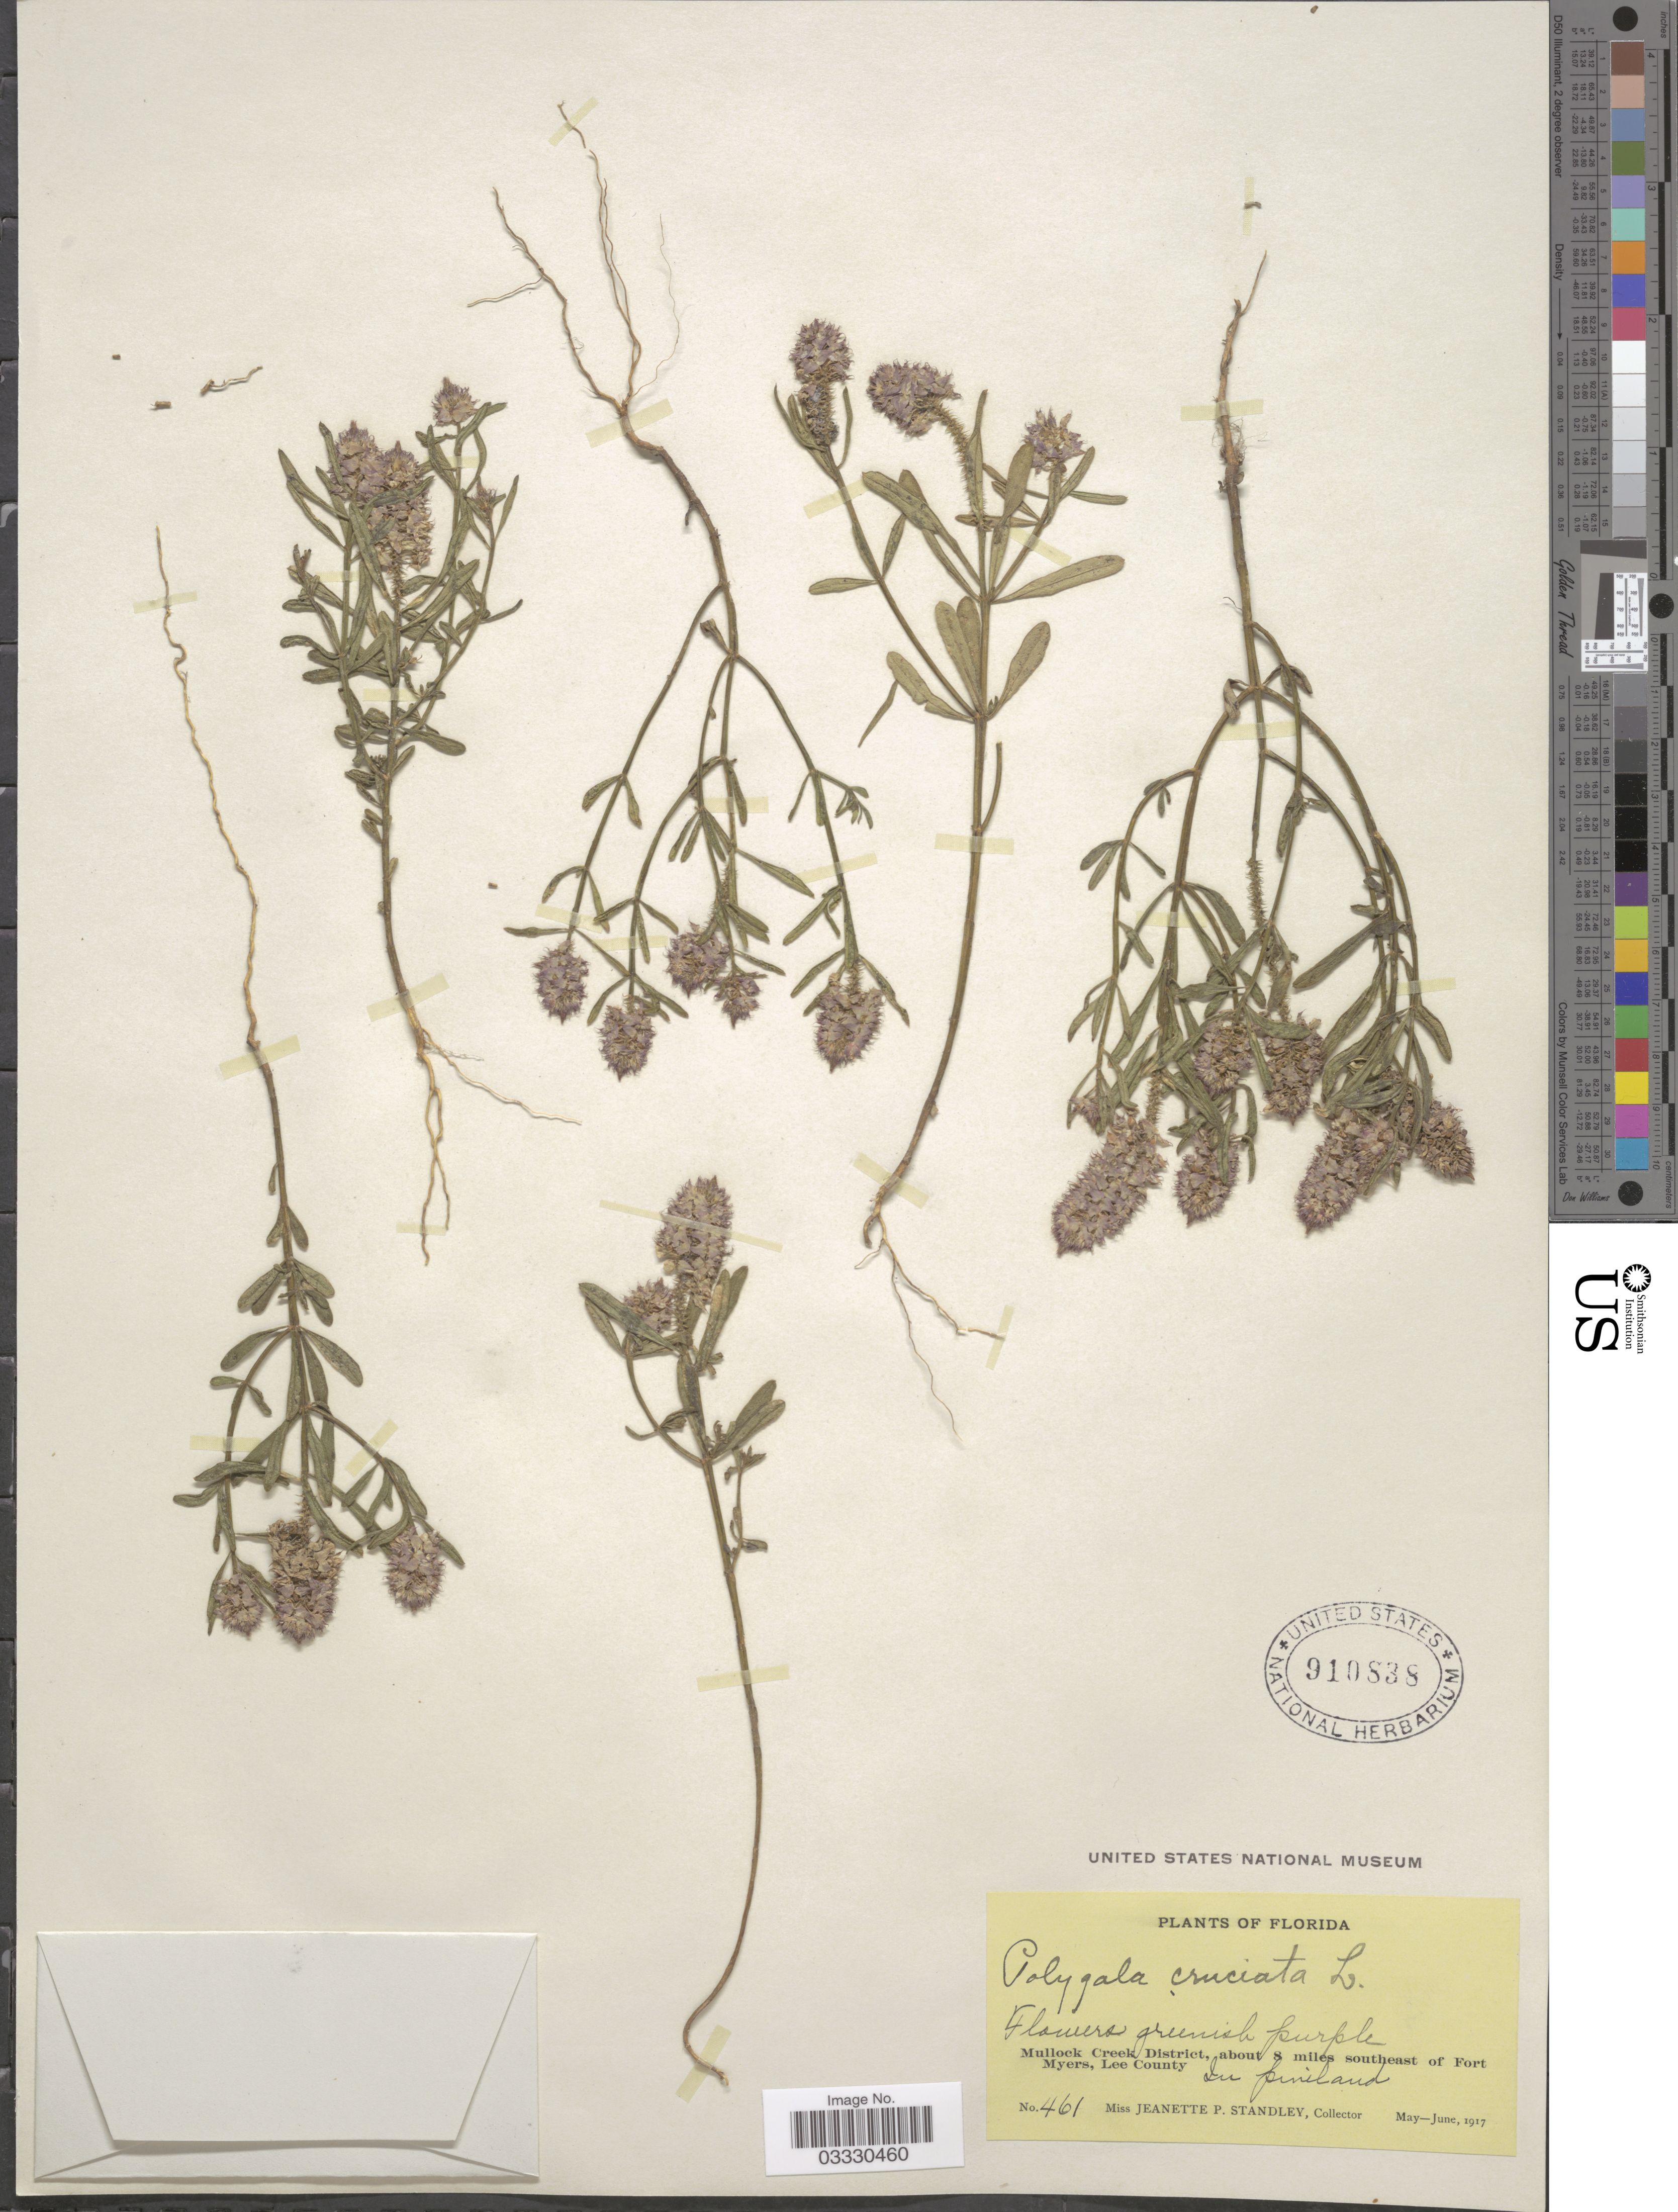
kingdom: Plantae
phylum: Tracheophyta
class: Magnoliopsida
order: Fabales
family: Polygalaceae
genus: Polygala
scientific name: Polygala cruciata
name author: L.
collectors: J. P. Standley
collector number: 461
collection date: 1917-05/1917-06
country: United States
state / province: Florida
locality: Mullock Creek District, about 8 miles southeast of Fort Myers, Lee County.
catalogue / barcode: US 910838